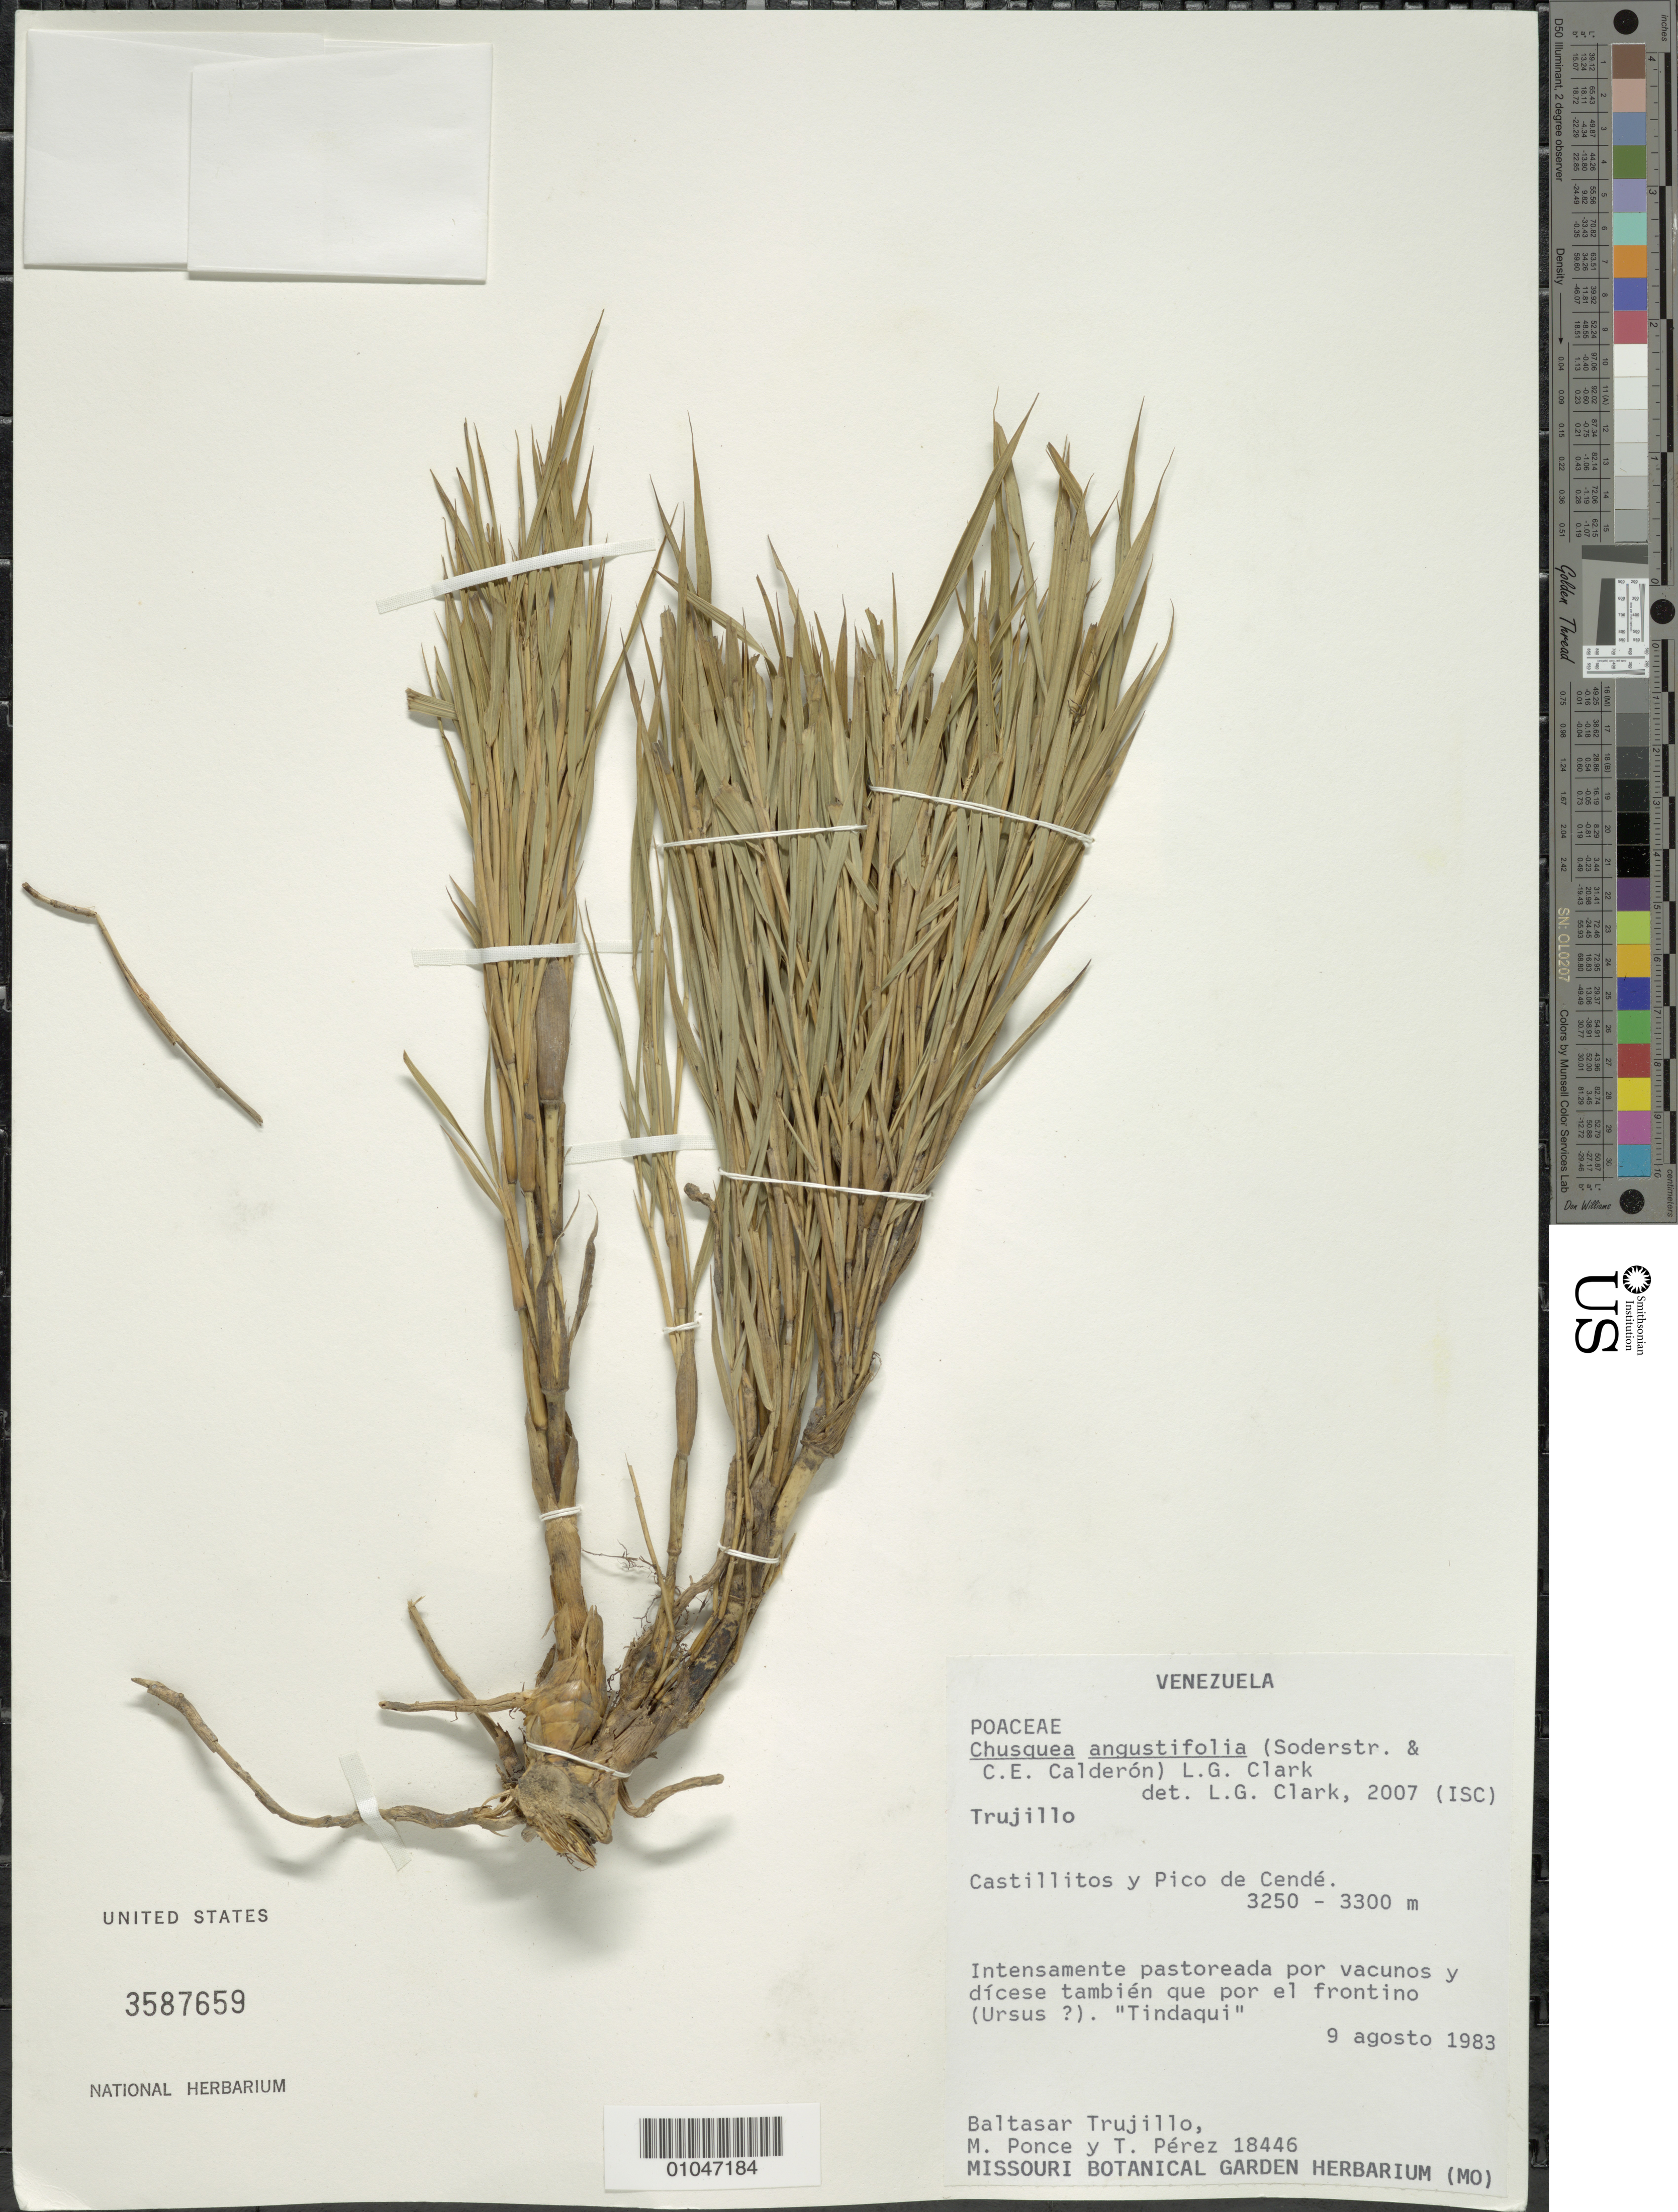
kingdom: Plantae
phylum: Tracheophyta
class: Liliopsida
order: Poales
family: Poaceae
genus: Chusquea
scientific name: Chusquea angustifolia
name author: (Soderstr. & C. E. Calderón) L.G. Clark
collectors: B. Trujillo, M. Ponce & T. Perez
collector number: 18446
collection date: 1983-08-09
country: Venezuela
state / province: Trujillo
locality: Castillitos y Pico de Cende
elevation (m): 3250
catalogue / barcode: US 3587659